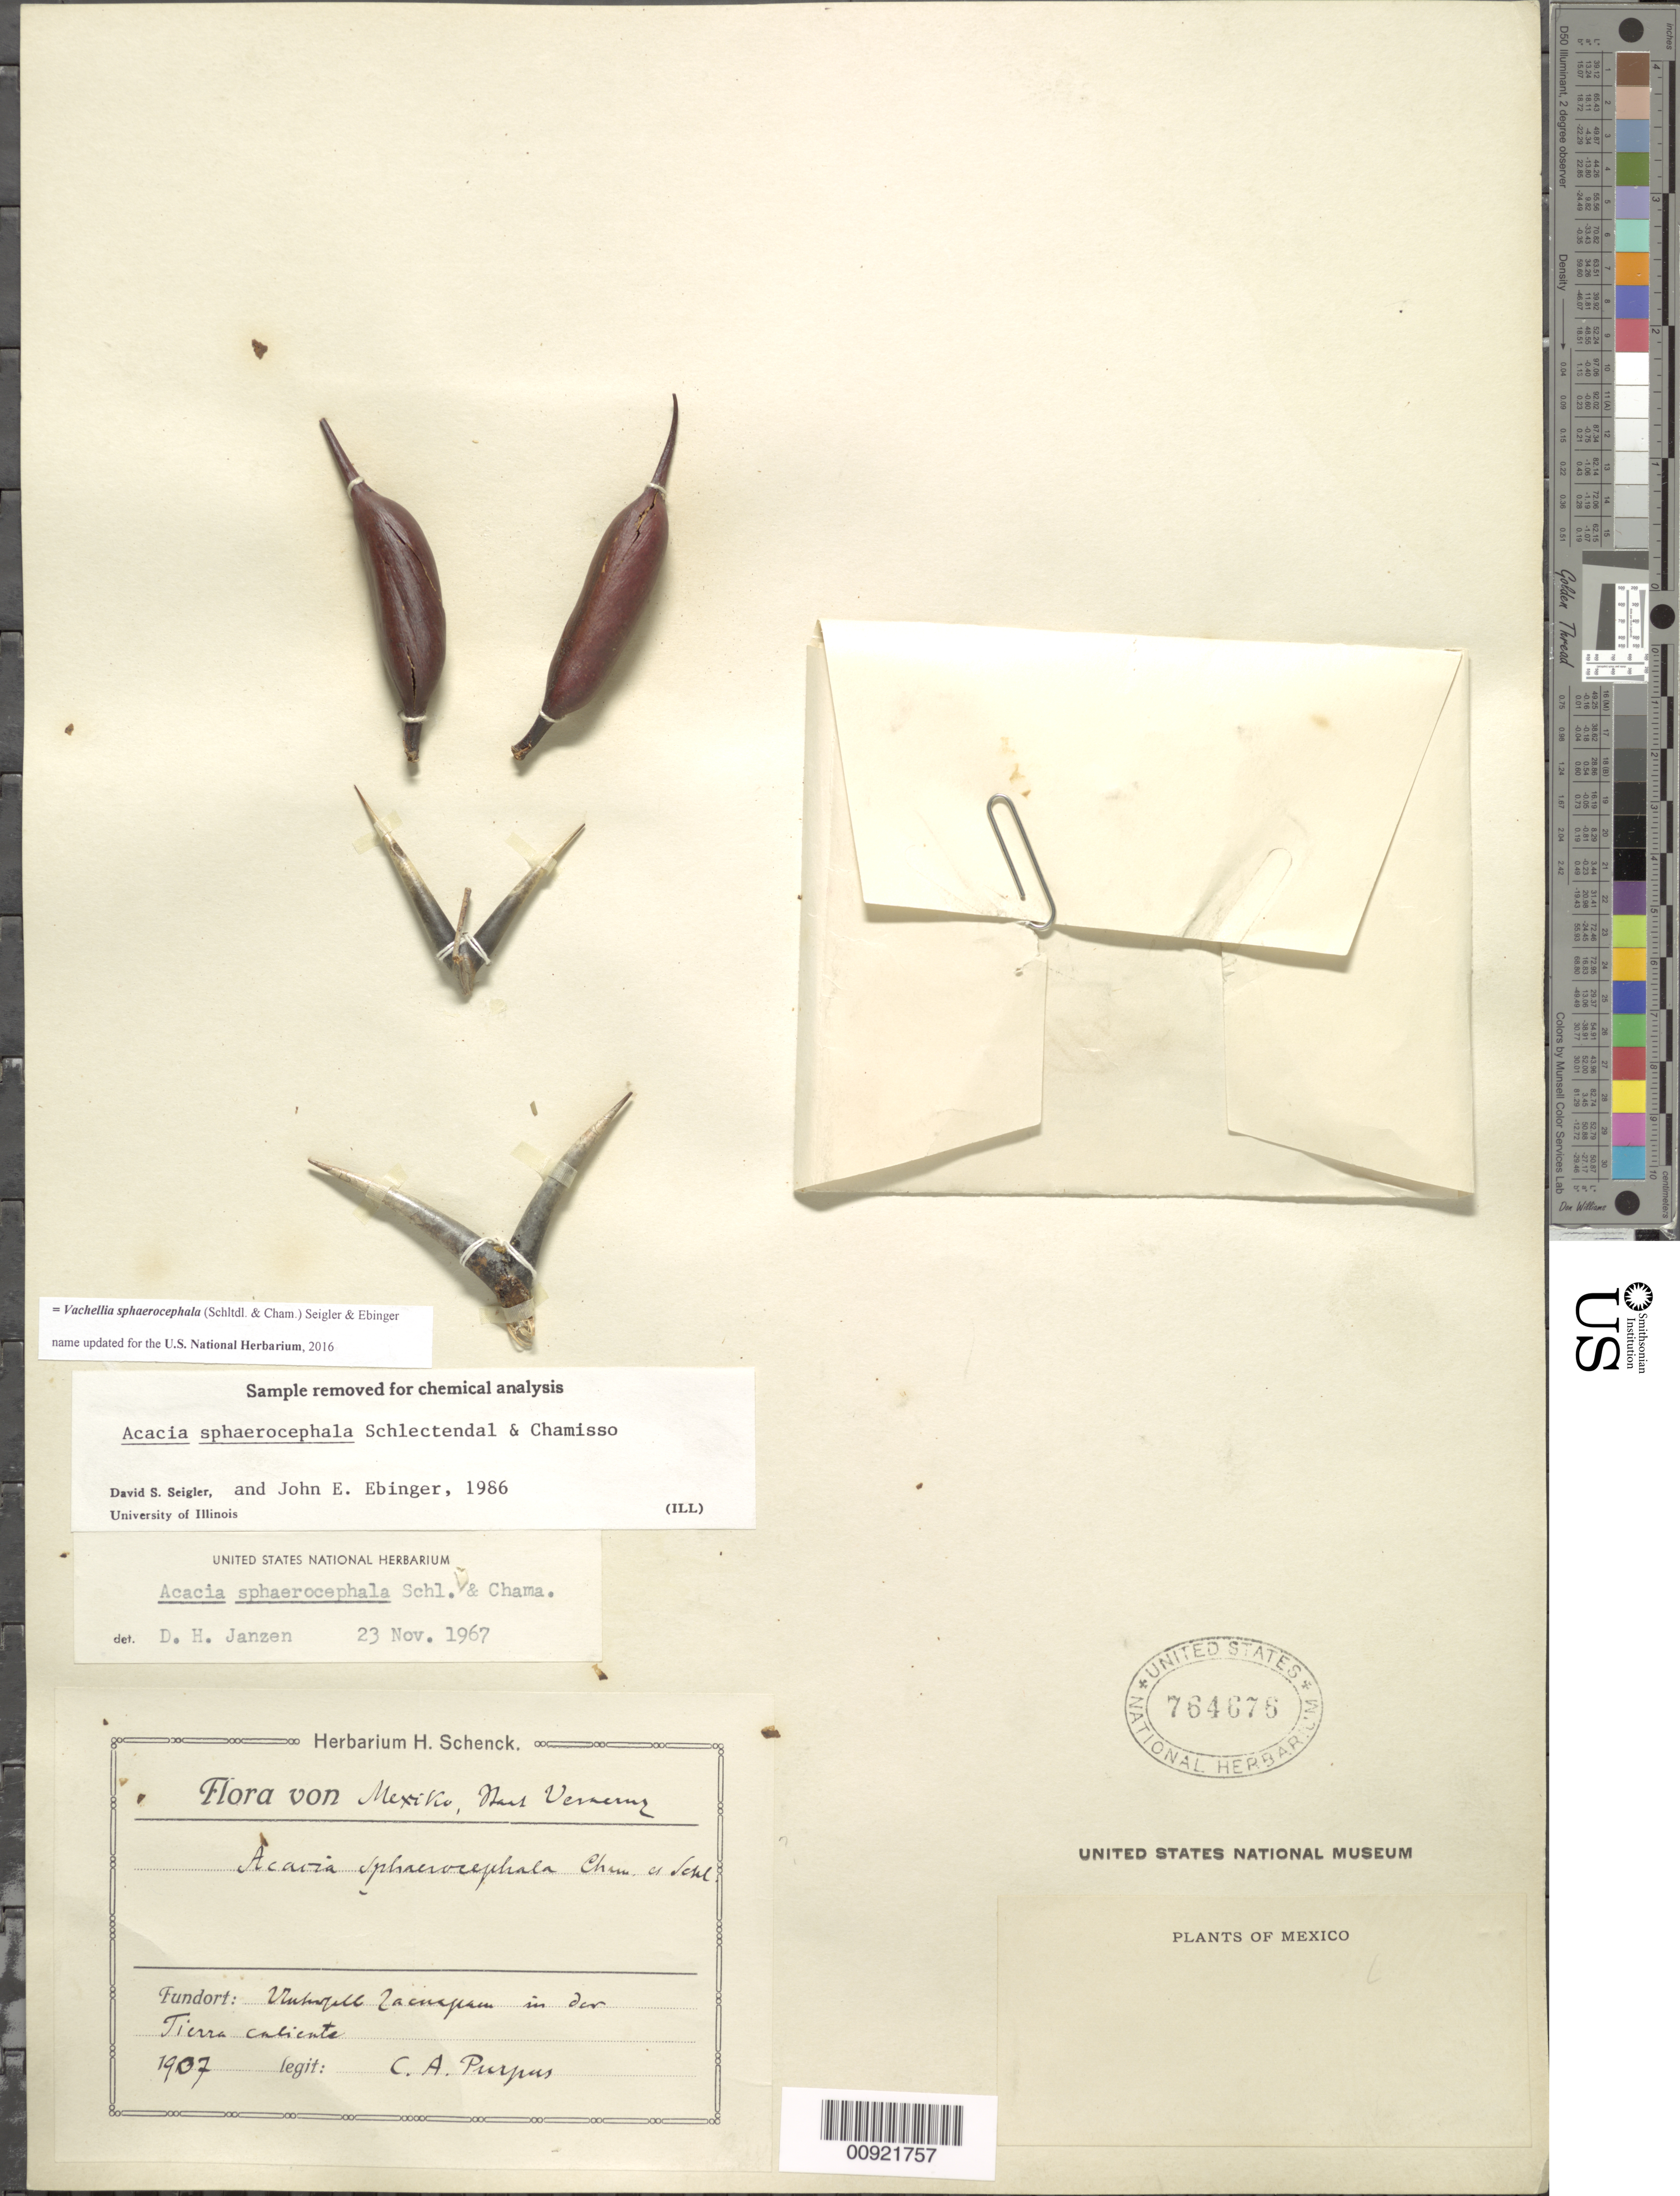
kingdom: Plantae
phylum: Tracheophyta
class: Magnoliopsida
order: Fabales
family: Fabaceae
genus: Vachellia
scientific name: Vachellia sphaerocephala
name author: (Cham. & Schltdl.) Seigler & Ebinger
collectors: C. A. Purpus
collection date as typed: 1907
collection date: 1907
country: Mexico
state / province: Veracruz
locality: Zacuapan in der Tierra Caliente.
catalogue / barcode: US 764676